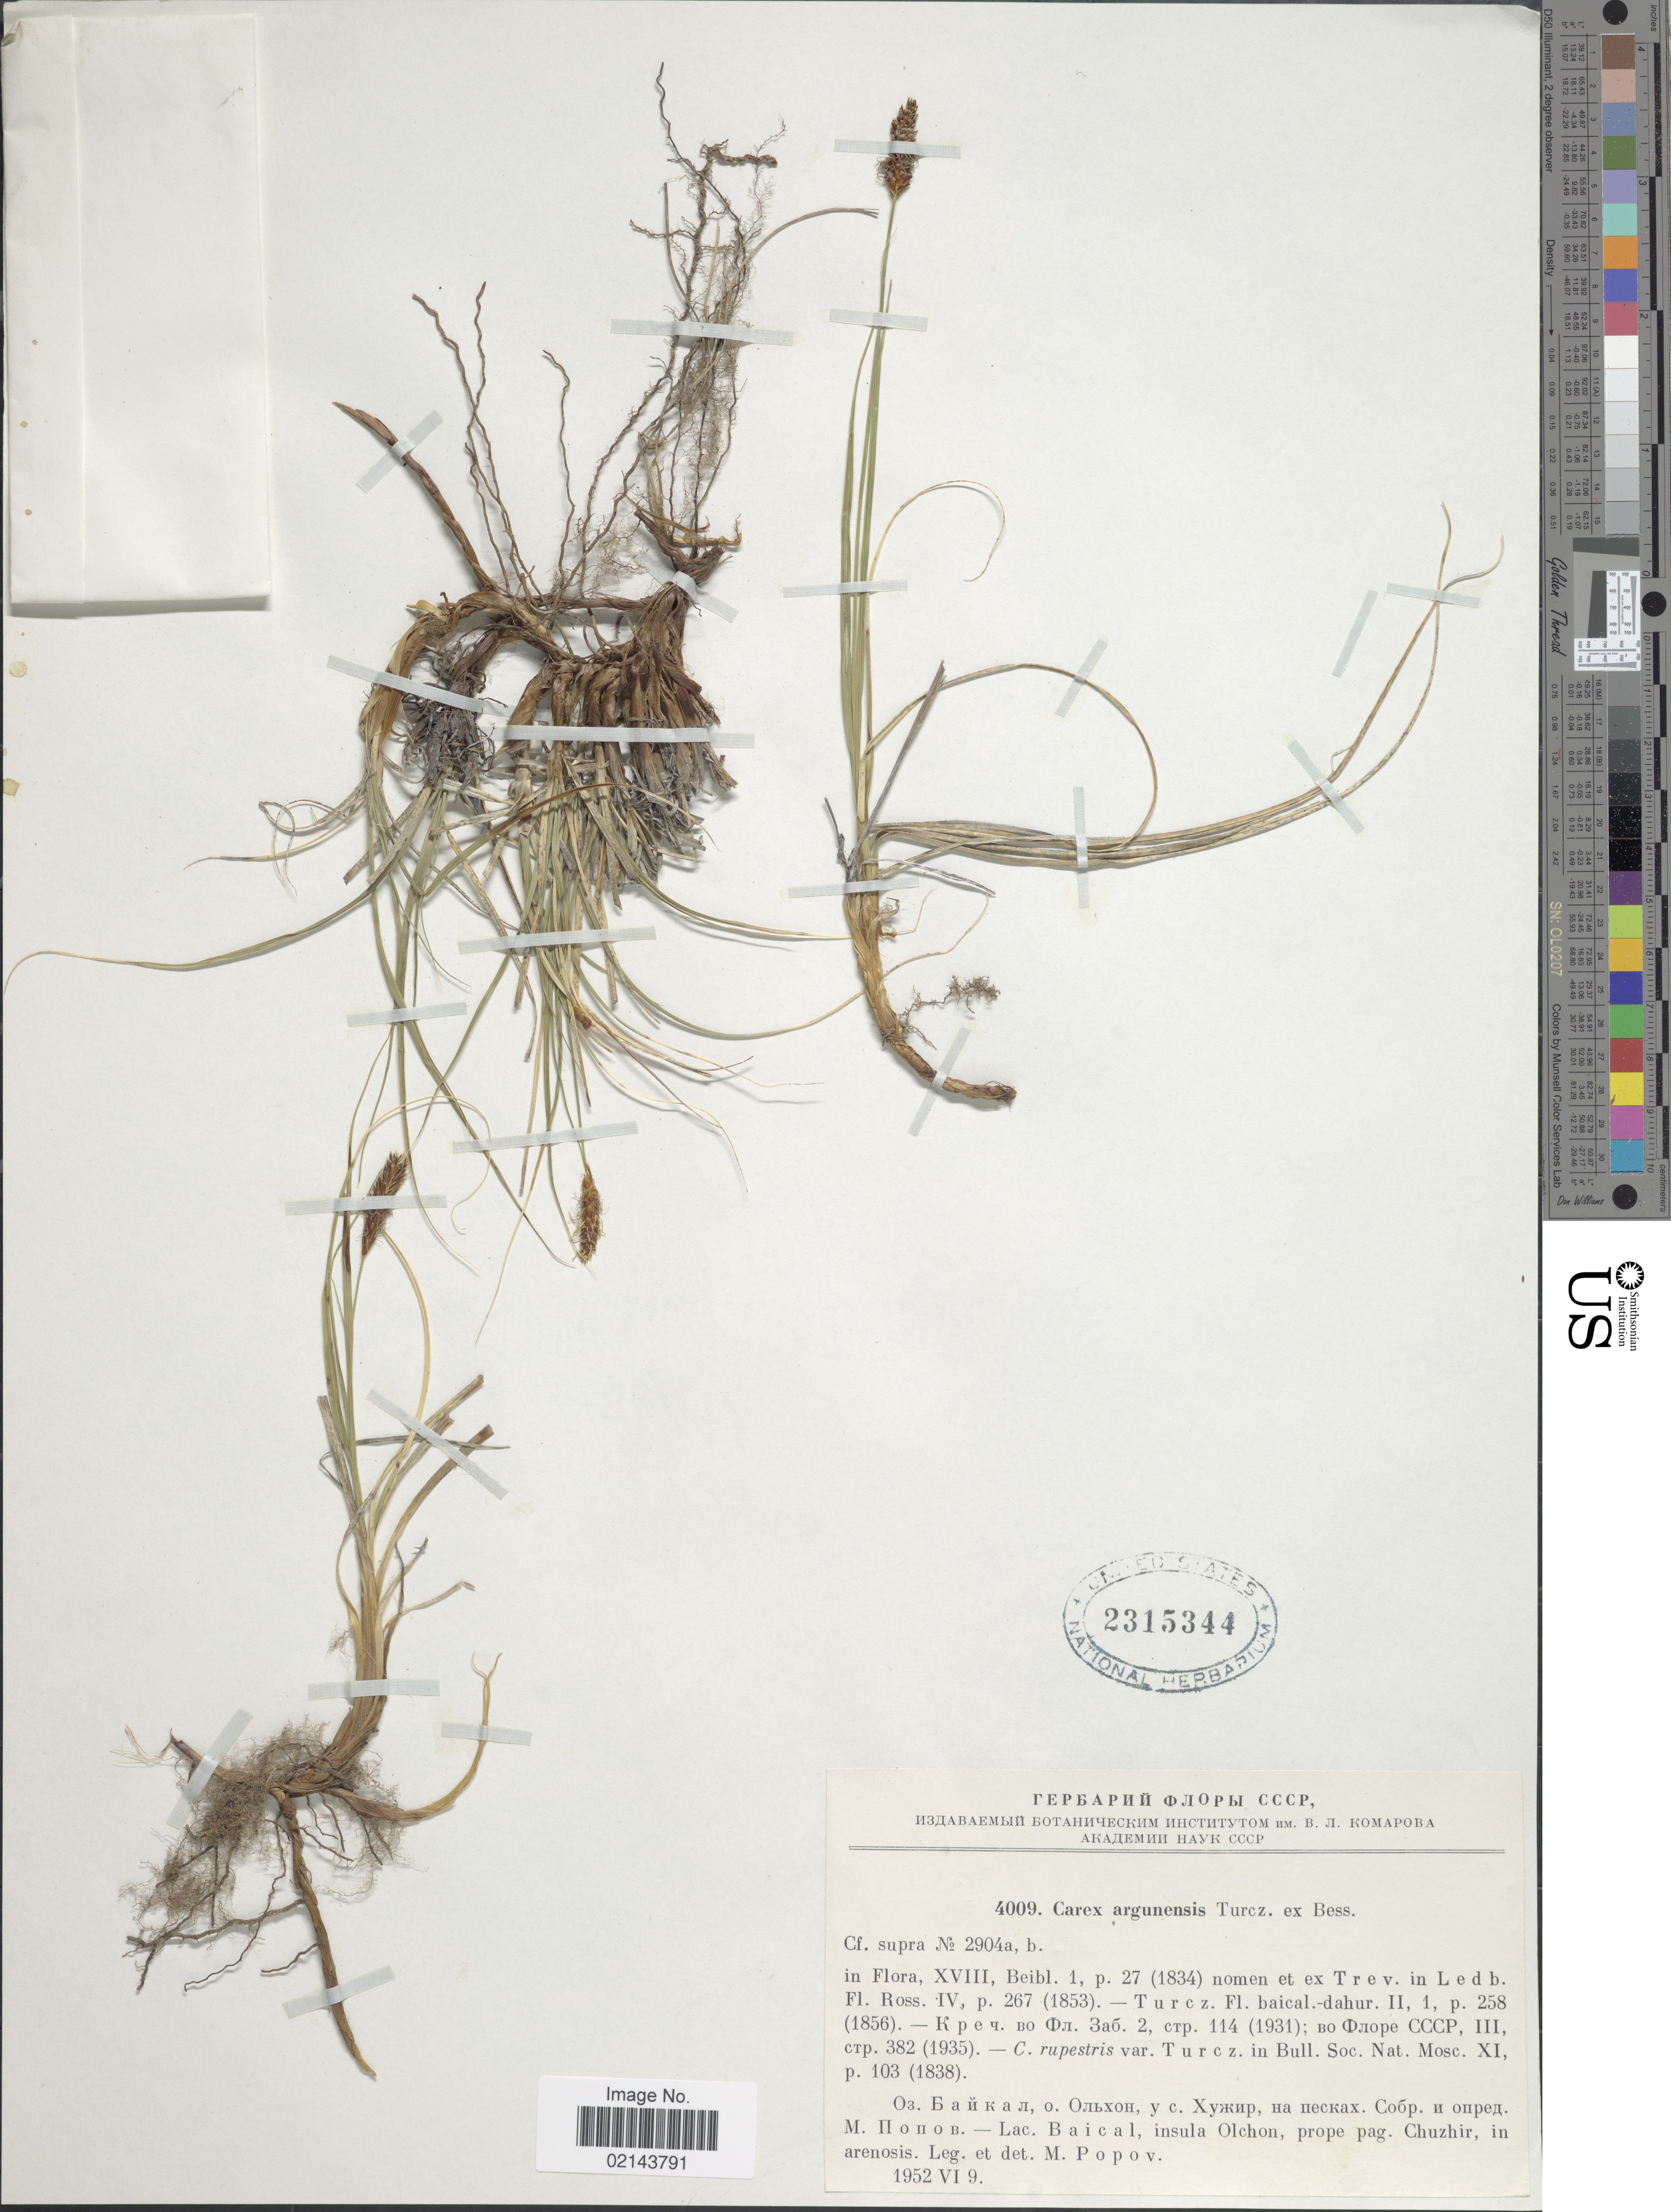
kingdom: Plantae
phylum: Tracheophyta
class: Liliopsida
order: Poales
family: Cyperaceae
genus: Carex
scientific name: Carex argunensis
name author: Turcz. ex Trevir.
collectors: M. Popov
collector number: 4009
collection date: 1952-06-09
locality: Lac. Baical, insula Olchon, prope pag. Chuzhir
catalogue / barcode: US 2315344